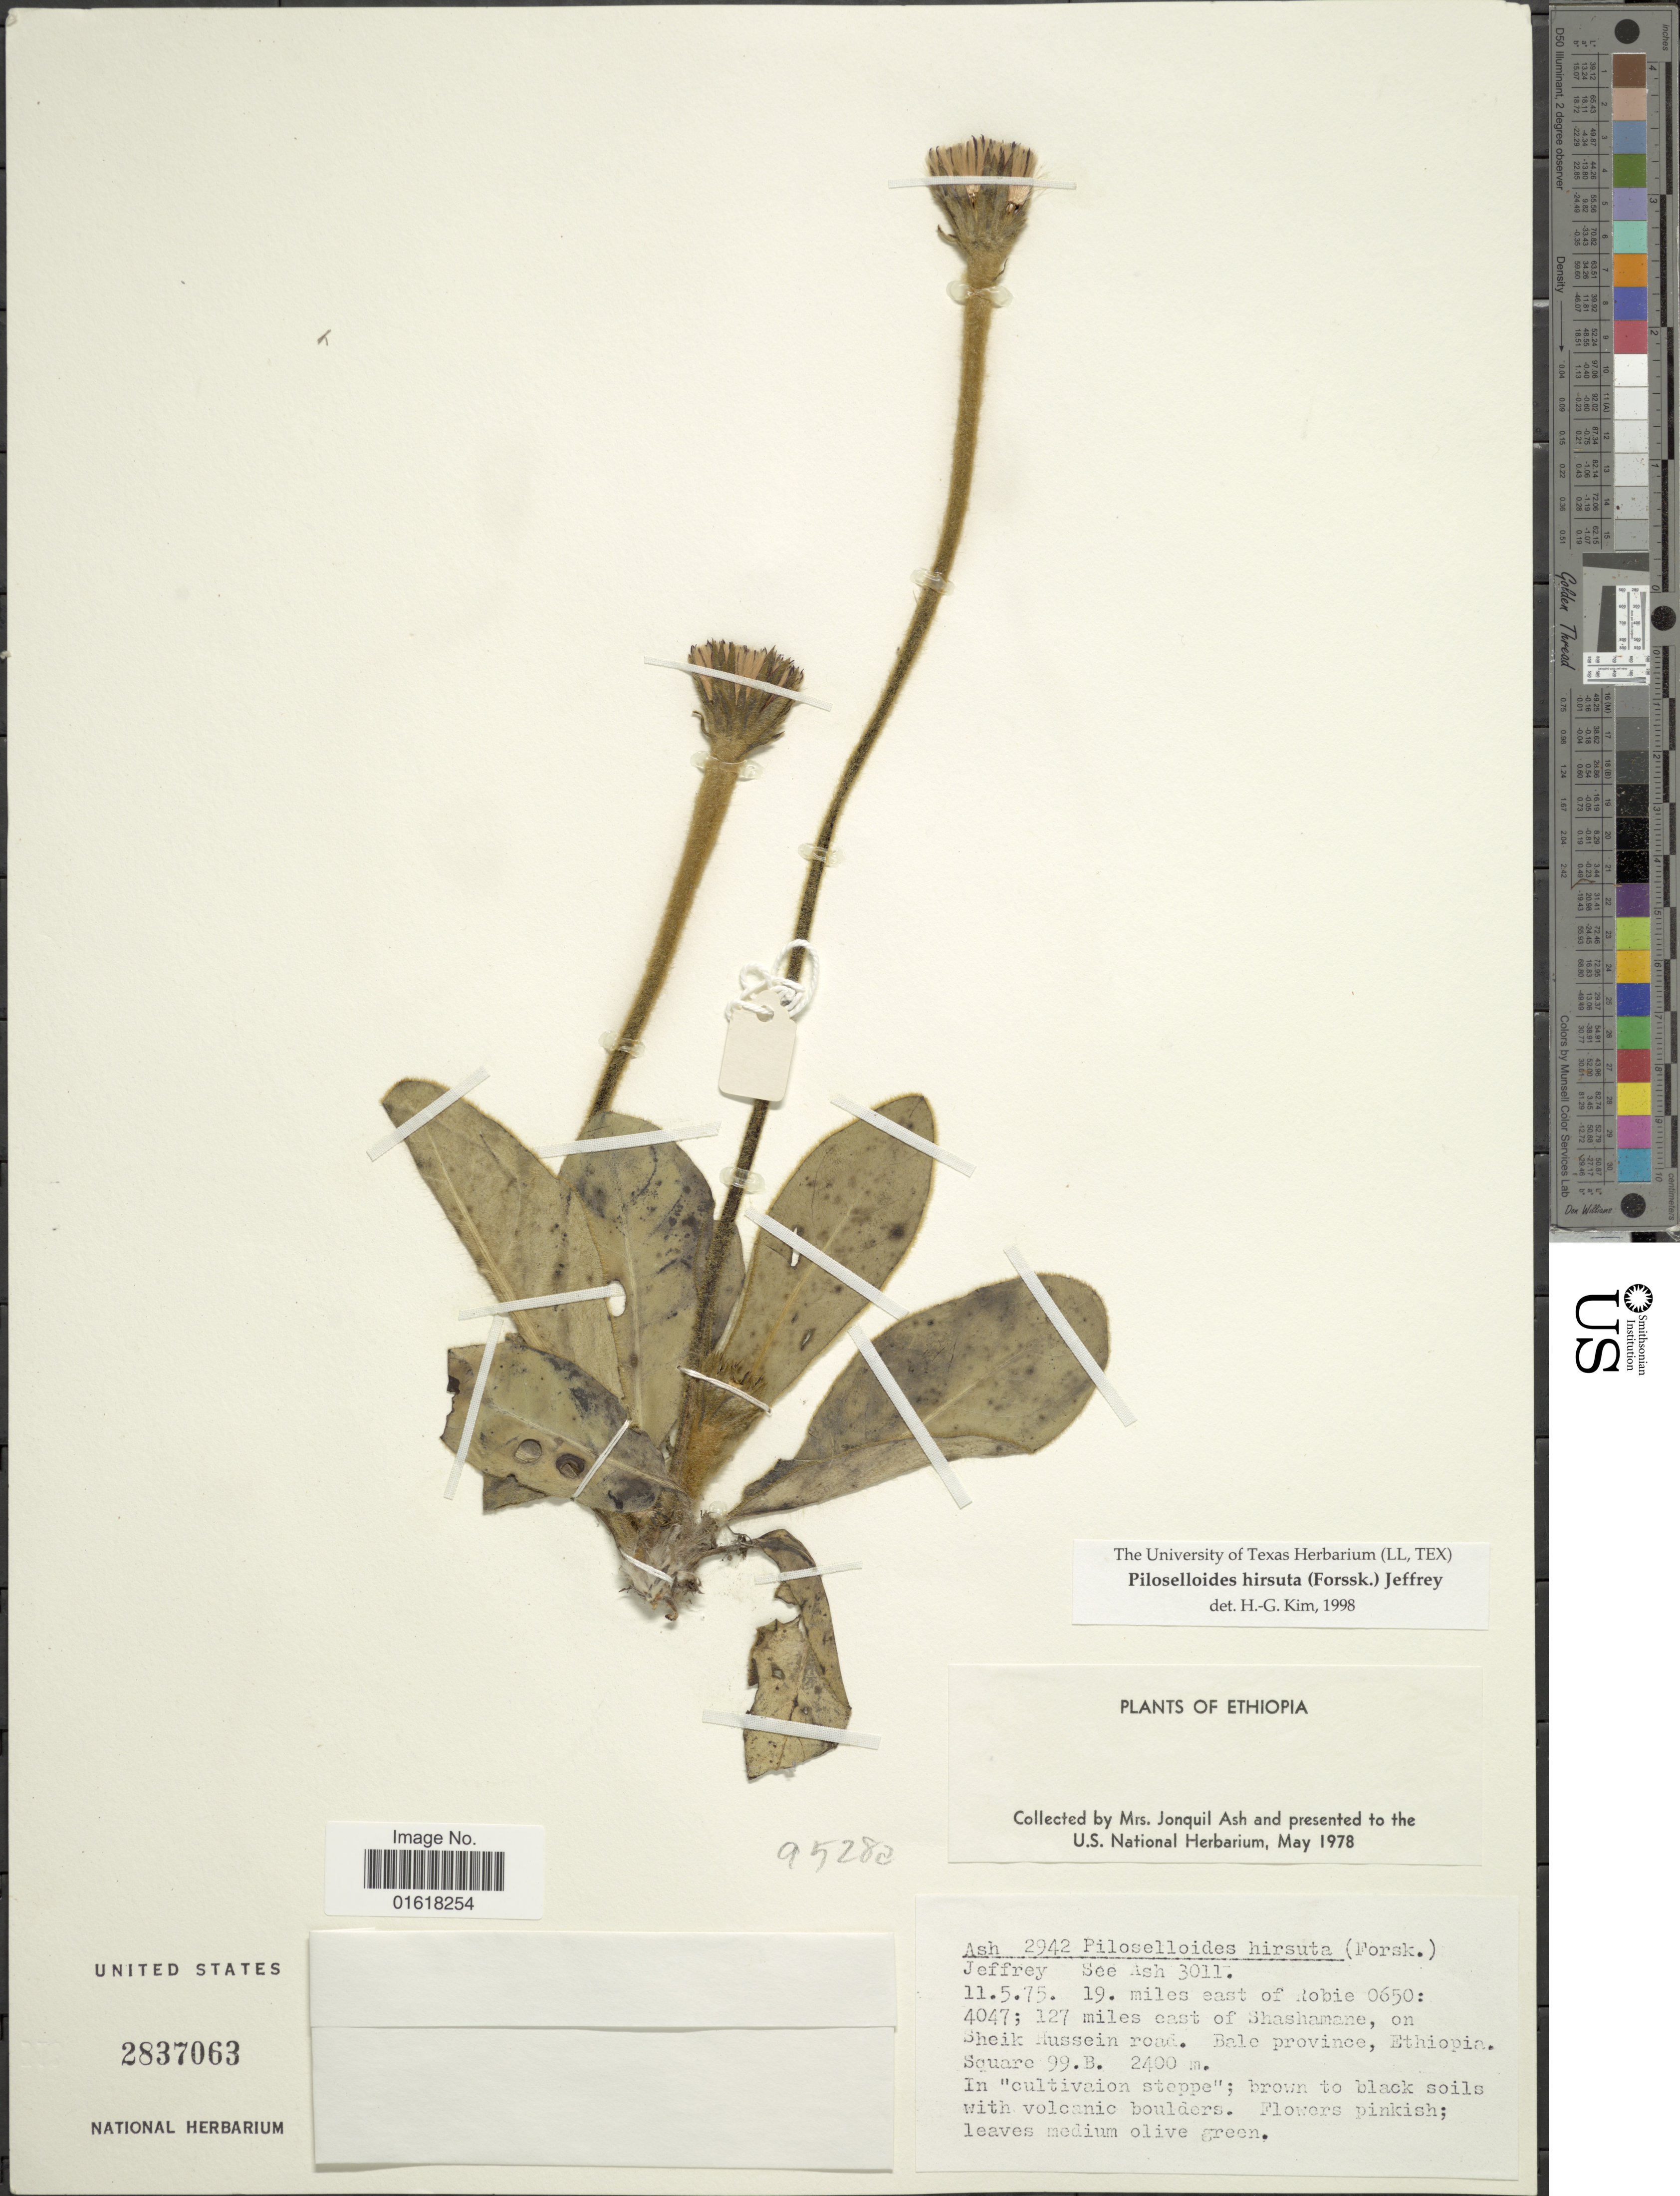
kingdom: Plantae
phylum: Tracheophyta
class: Magnoliopsida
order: Asterales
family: Asteraceae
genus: Piloselloides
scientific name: Piloselloides hirsuta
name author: (Forssk.) C. Jeffrey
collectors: J. Ash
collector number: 2942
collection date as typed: Transcribed d/m/y: 11/5/75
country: Ethiopia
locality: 19. miles east of Robie: 127 miles east of Shashamane, on Sheik Hussein road. Bale province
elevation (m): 2400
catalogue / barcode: US 2837063